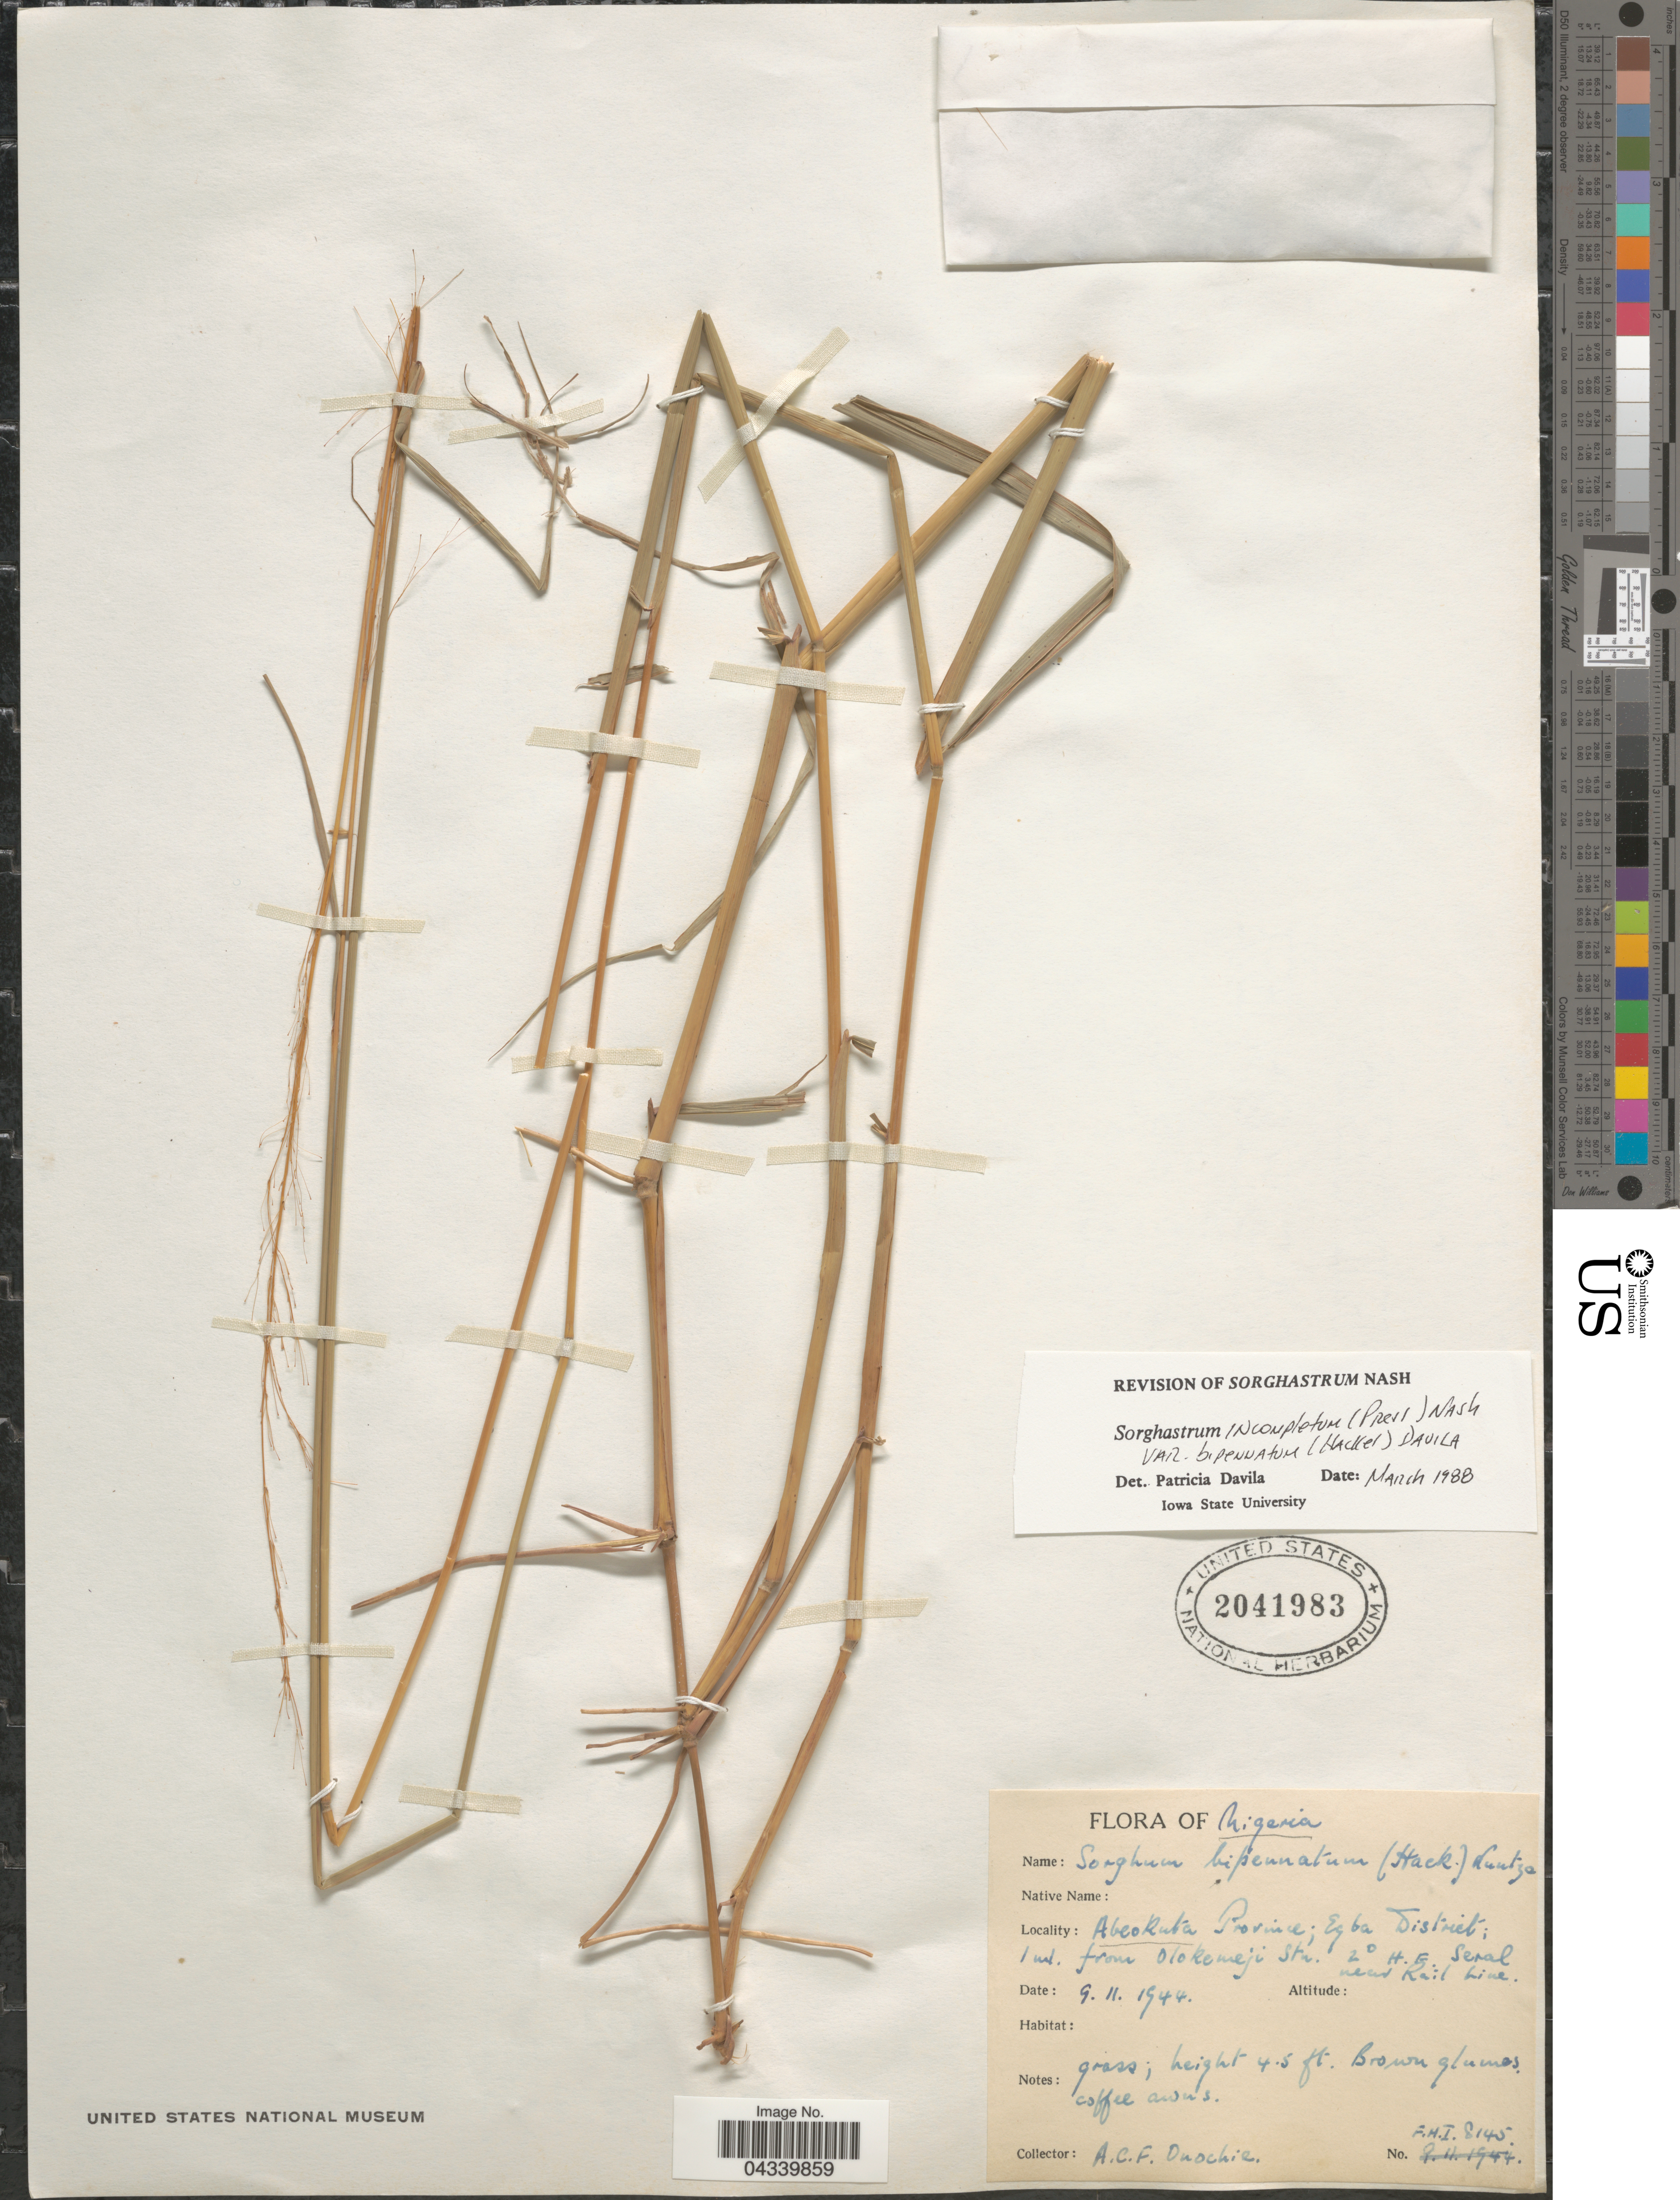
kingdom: Plantae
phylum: Tracheophyta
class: Liliopsida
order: Poales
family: Poaceae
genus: Sorghastrum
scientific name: Sorghastrum bipennatum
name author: (Hack.) Pilg.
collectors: A. Onochie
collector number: A. H. I.* 8145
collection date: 1944-11-09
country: Nigeria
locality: Abeokuta Province; Egba District; 1 ml. from Olokemeji Sta. 2° H. E. Seral near Rail Line.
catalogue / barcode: US 2041983